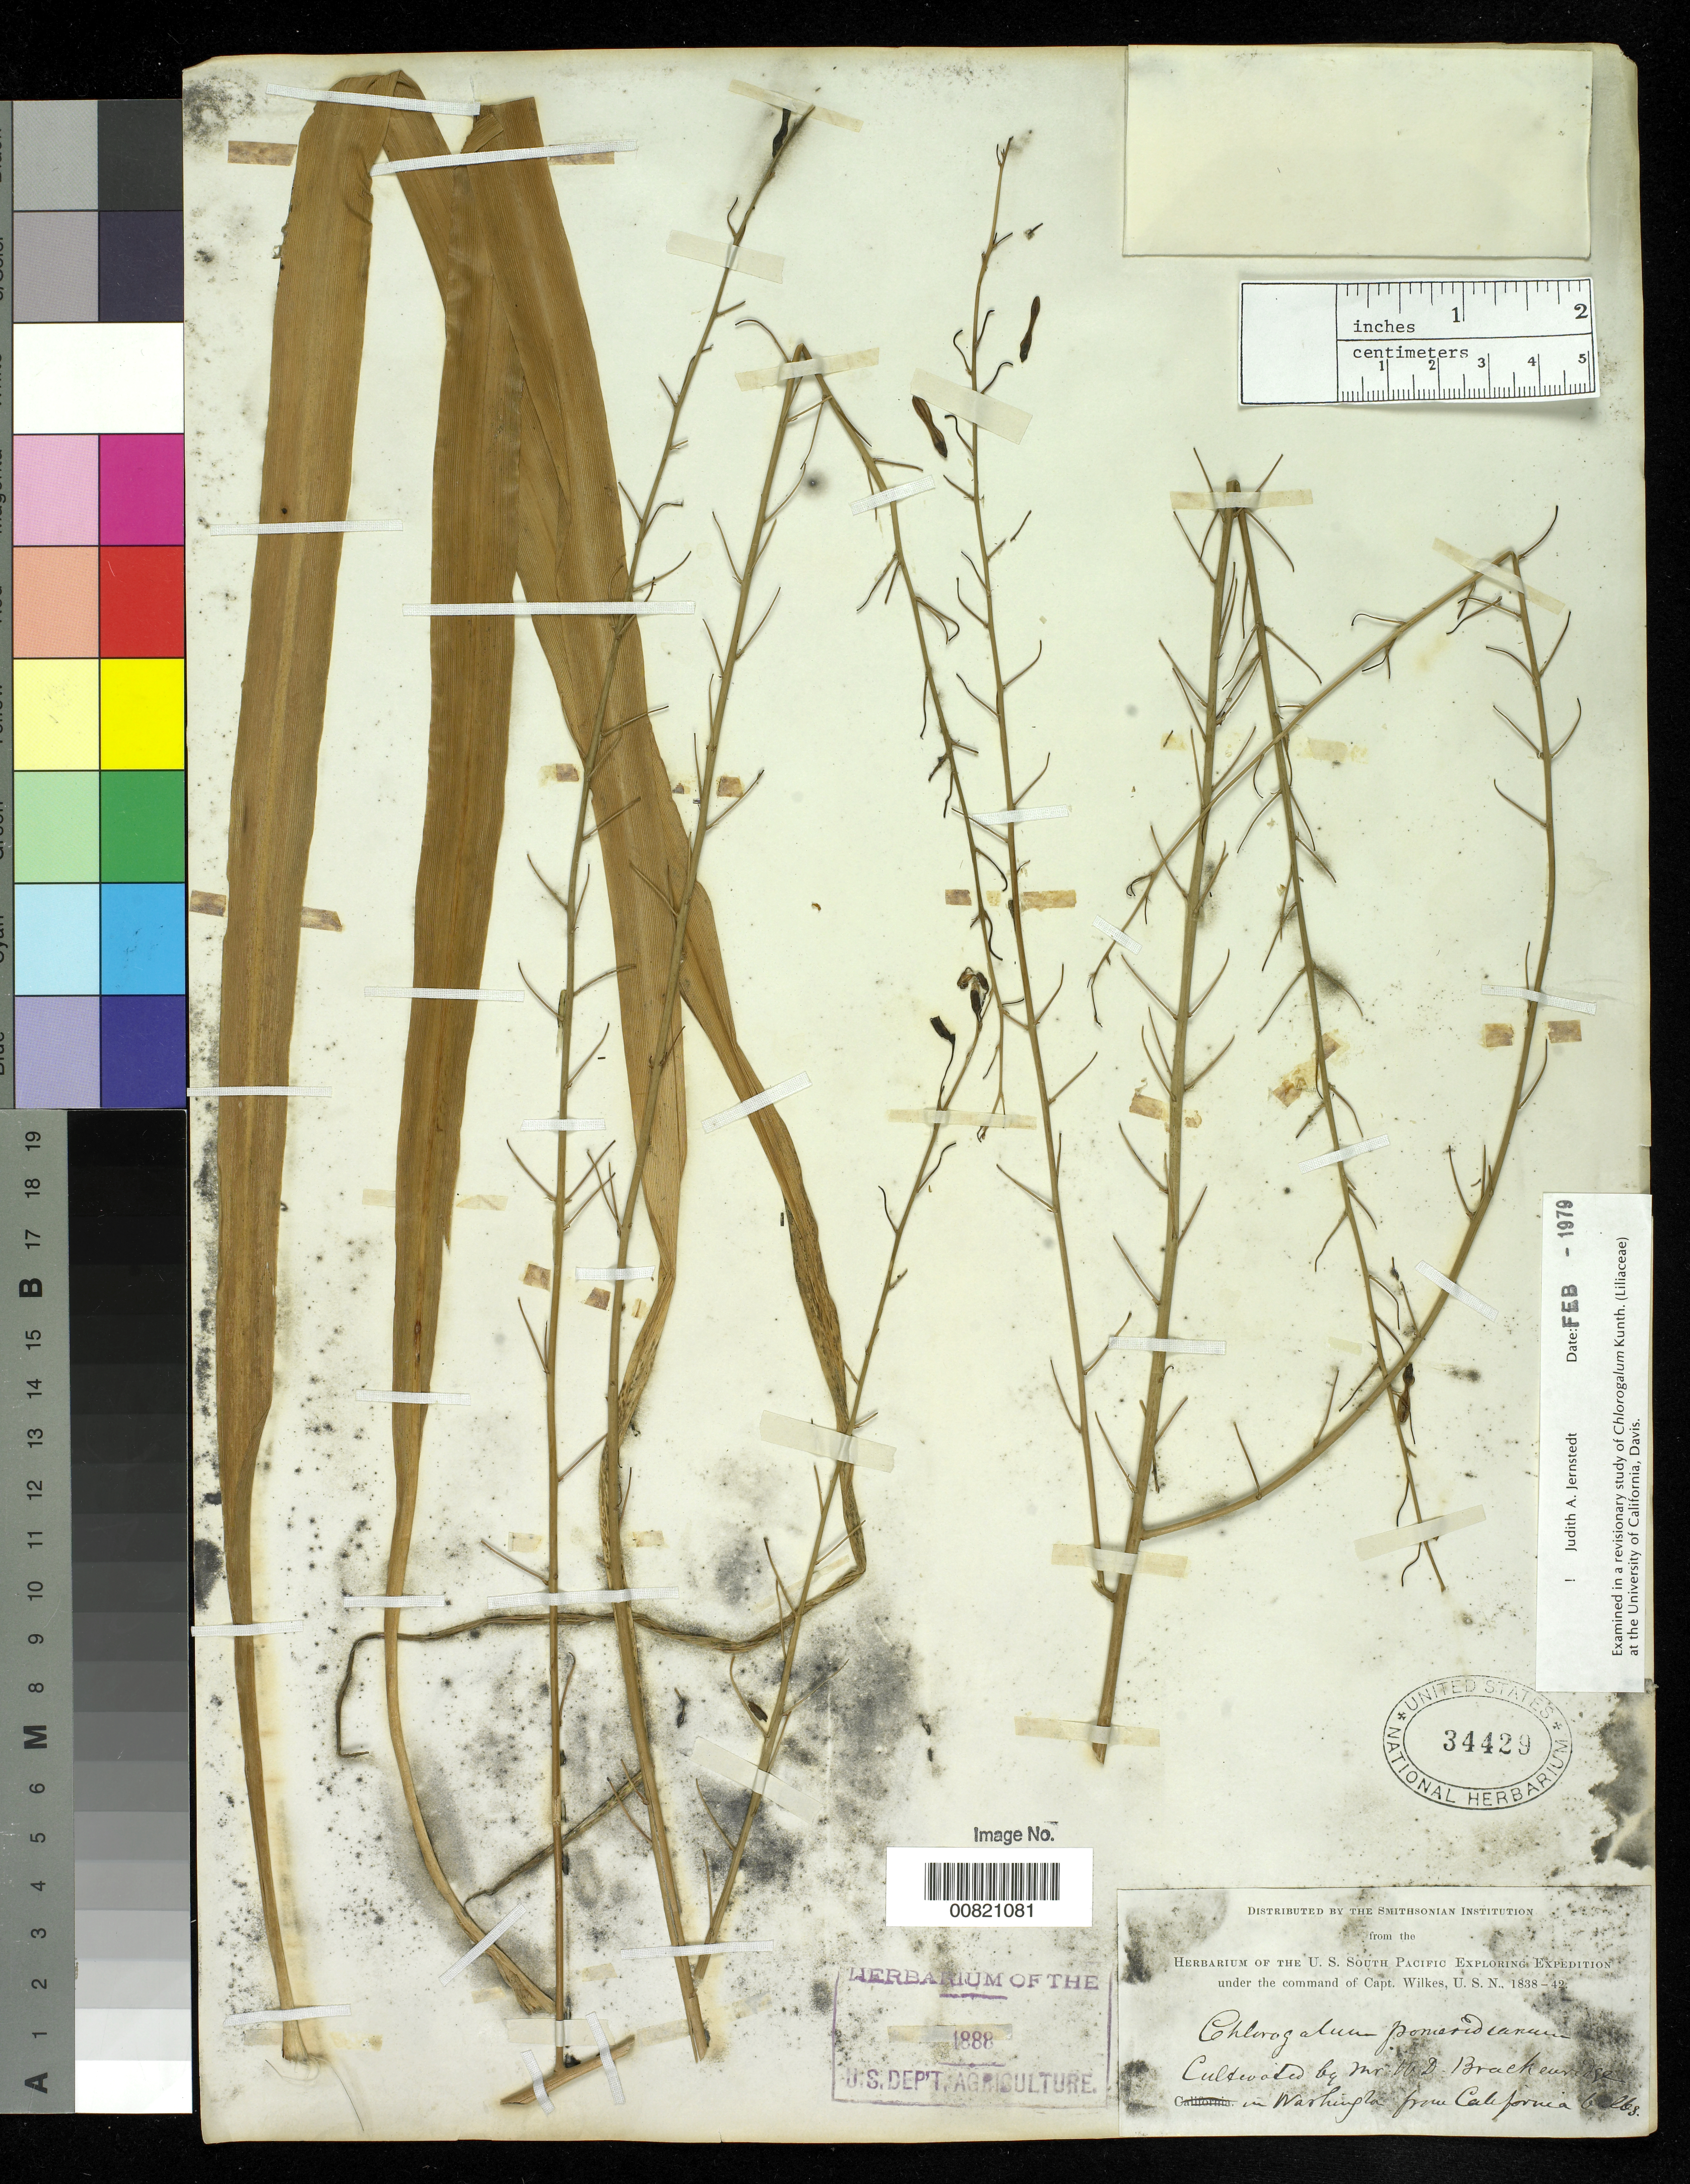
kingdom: Plantae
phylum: Tracheophyta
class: Liliopsida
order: Asparagales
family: Asparagaceae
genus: Chlorogalum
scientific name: Chlorogalum pomeridianum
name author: (DC.) Kunth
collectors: Wilkes Explor. Exped.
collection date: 1838/1842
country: United States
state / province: Washington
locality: in Washington from California bulbs.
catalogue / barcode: US 34429